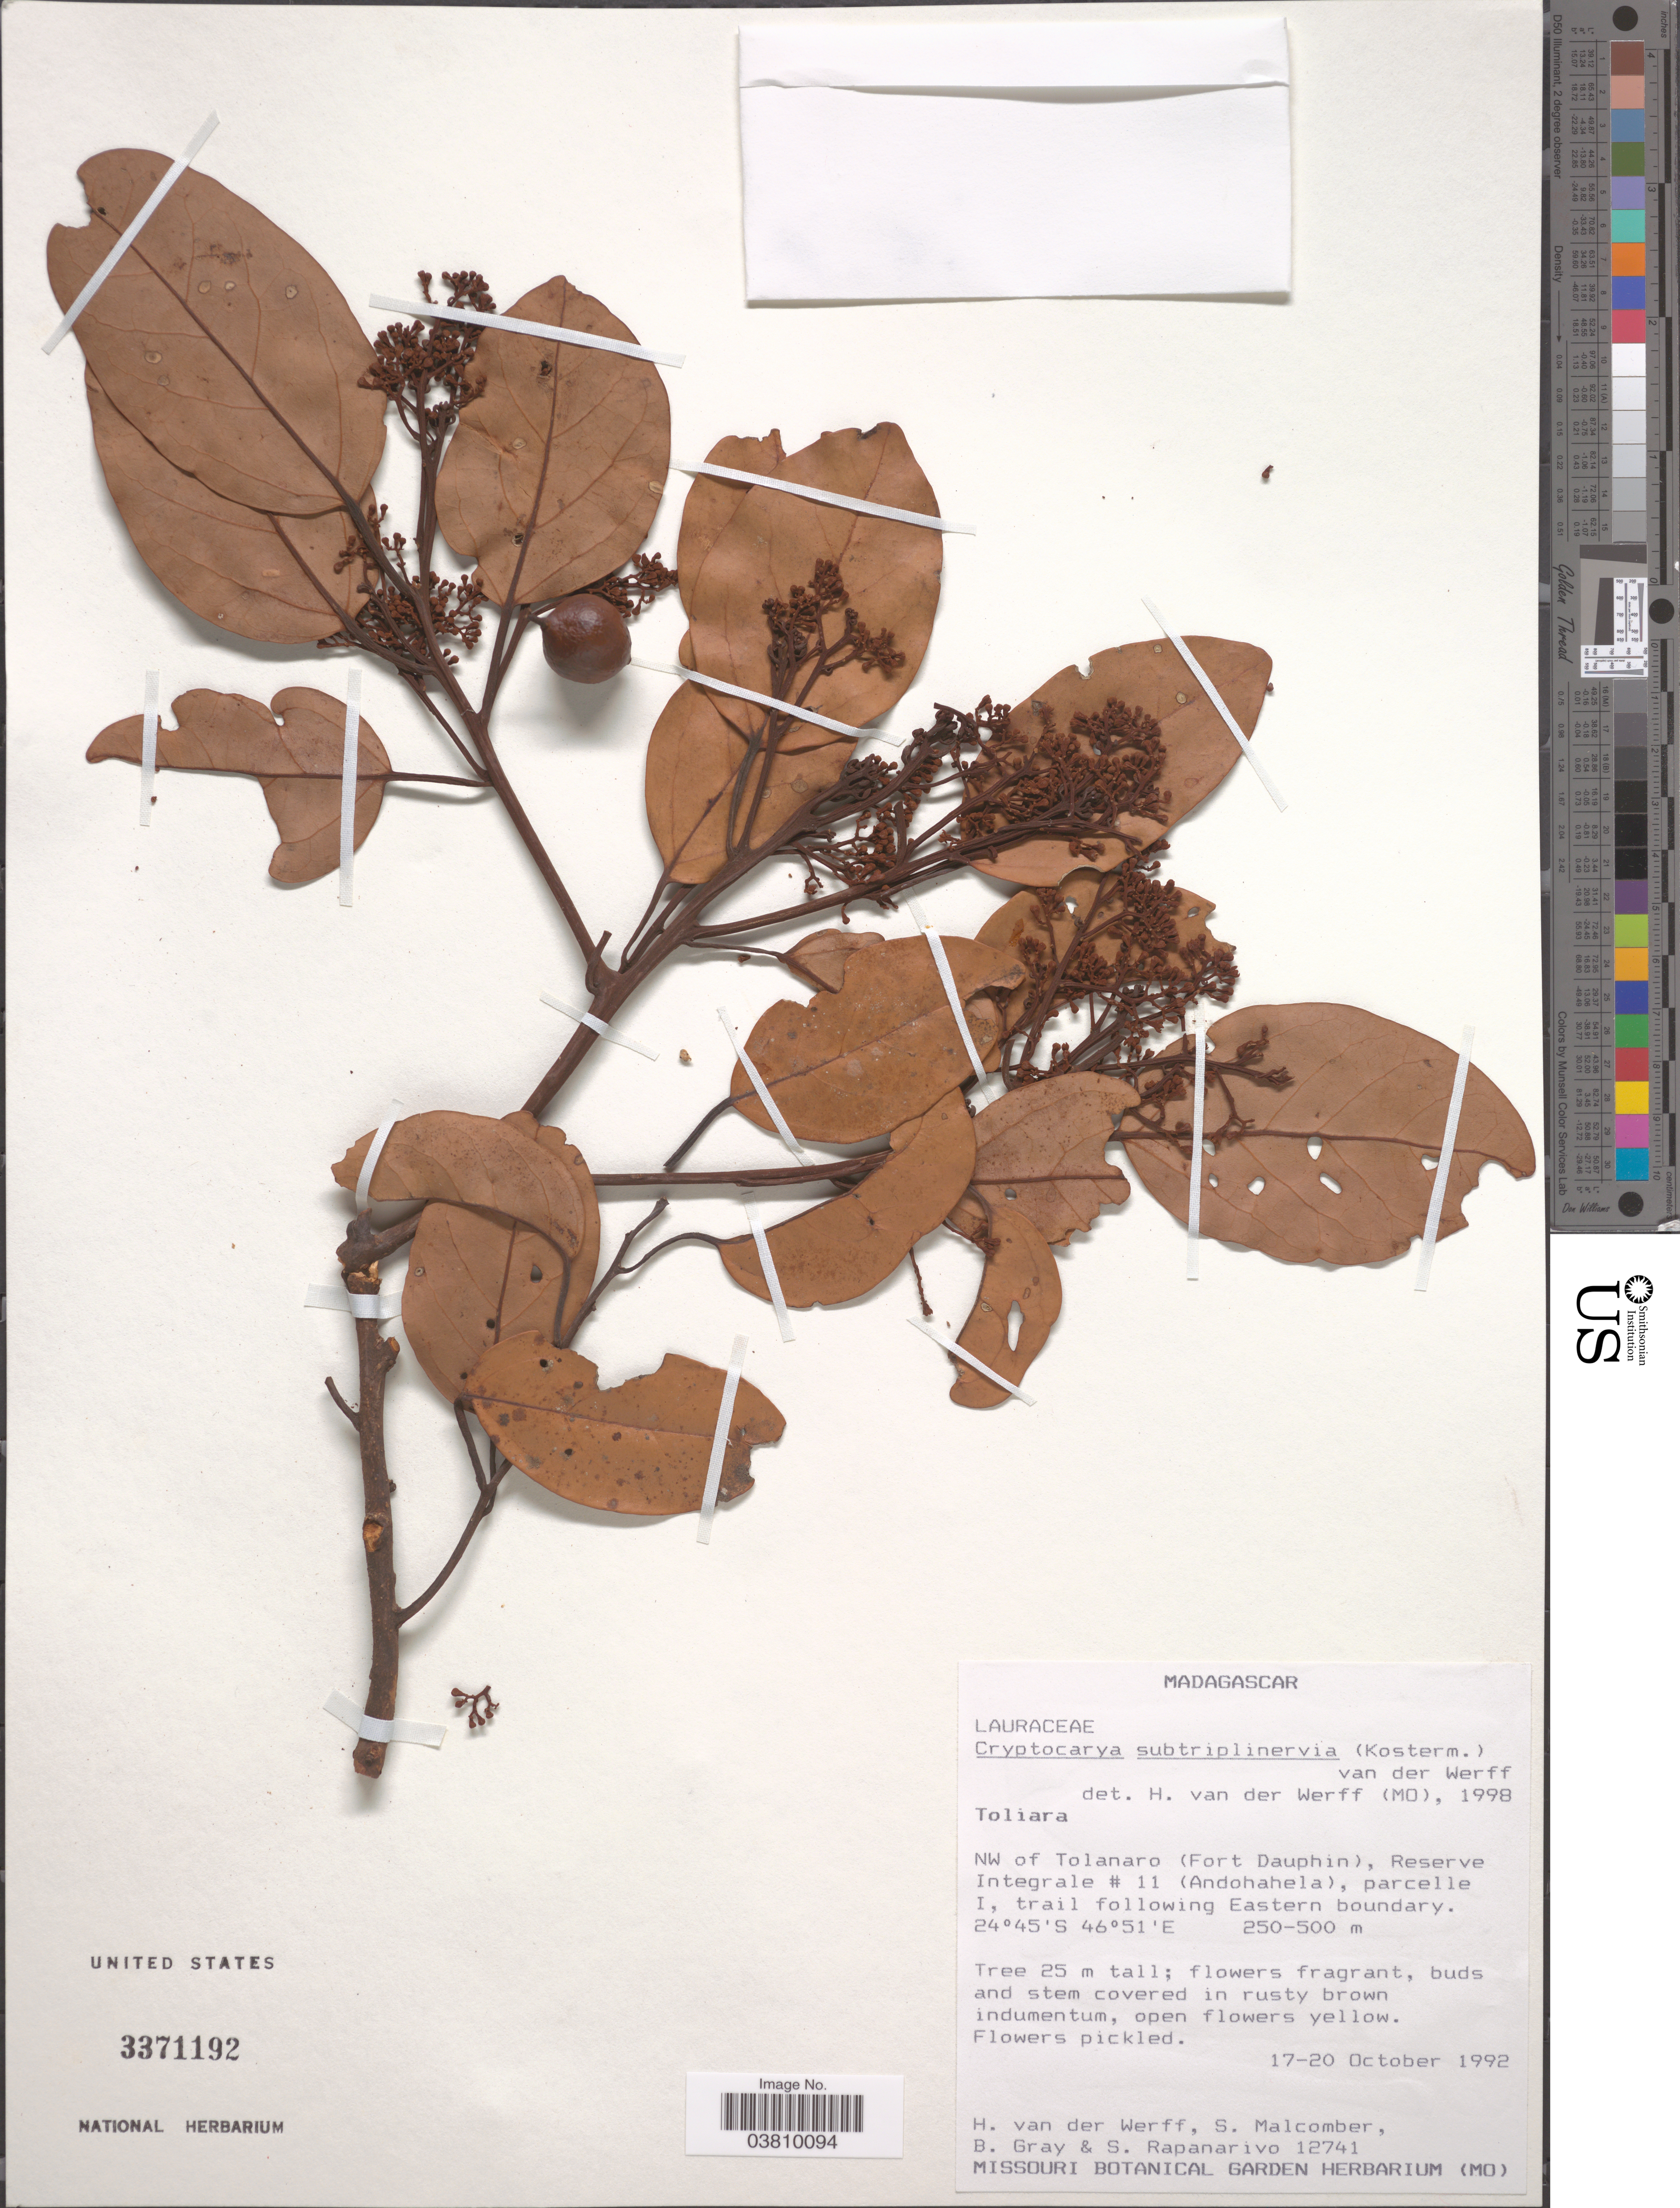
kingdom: Plantae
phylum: Tracheophyta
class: Magnoliopsida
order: Laurales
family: Lauraceae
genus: Cryptocarya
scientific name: Cryptocarya subtriplinervia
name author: (Kosterm.) van der Werff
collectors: H. van der Werff, S. T. Malcomber, B. Gray & S. Rapanarivo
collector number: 12741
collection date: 1992-10-17/1992-10-20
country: Madagascar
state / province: Anosy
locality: NW of Tolanaro (Fort Dauphin), Reserve Integrale #11 (Andohahela), parcelle I, trail following Eastern boundary.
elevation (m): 250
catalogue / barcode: US 3371192